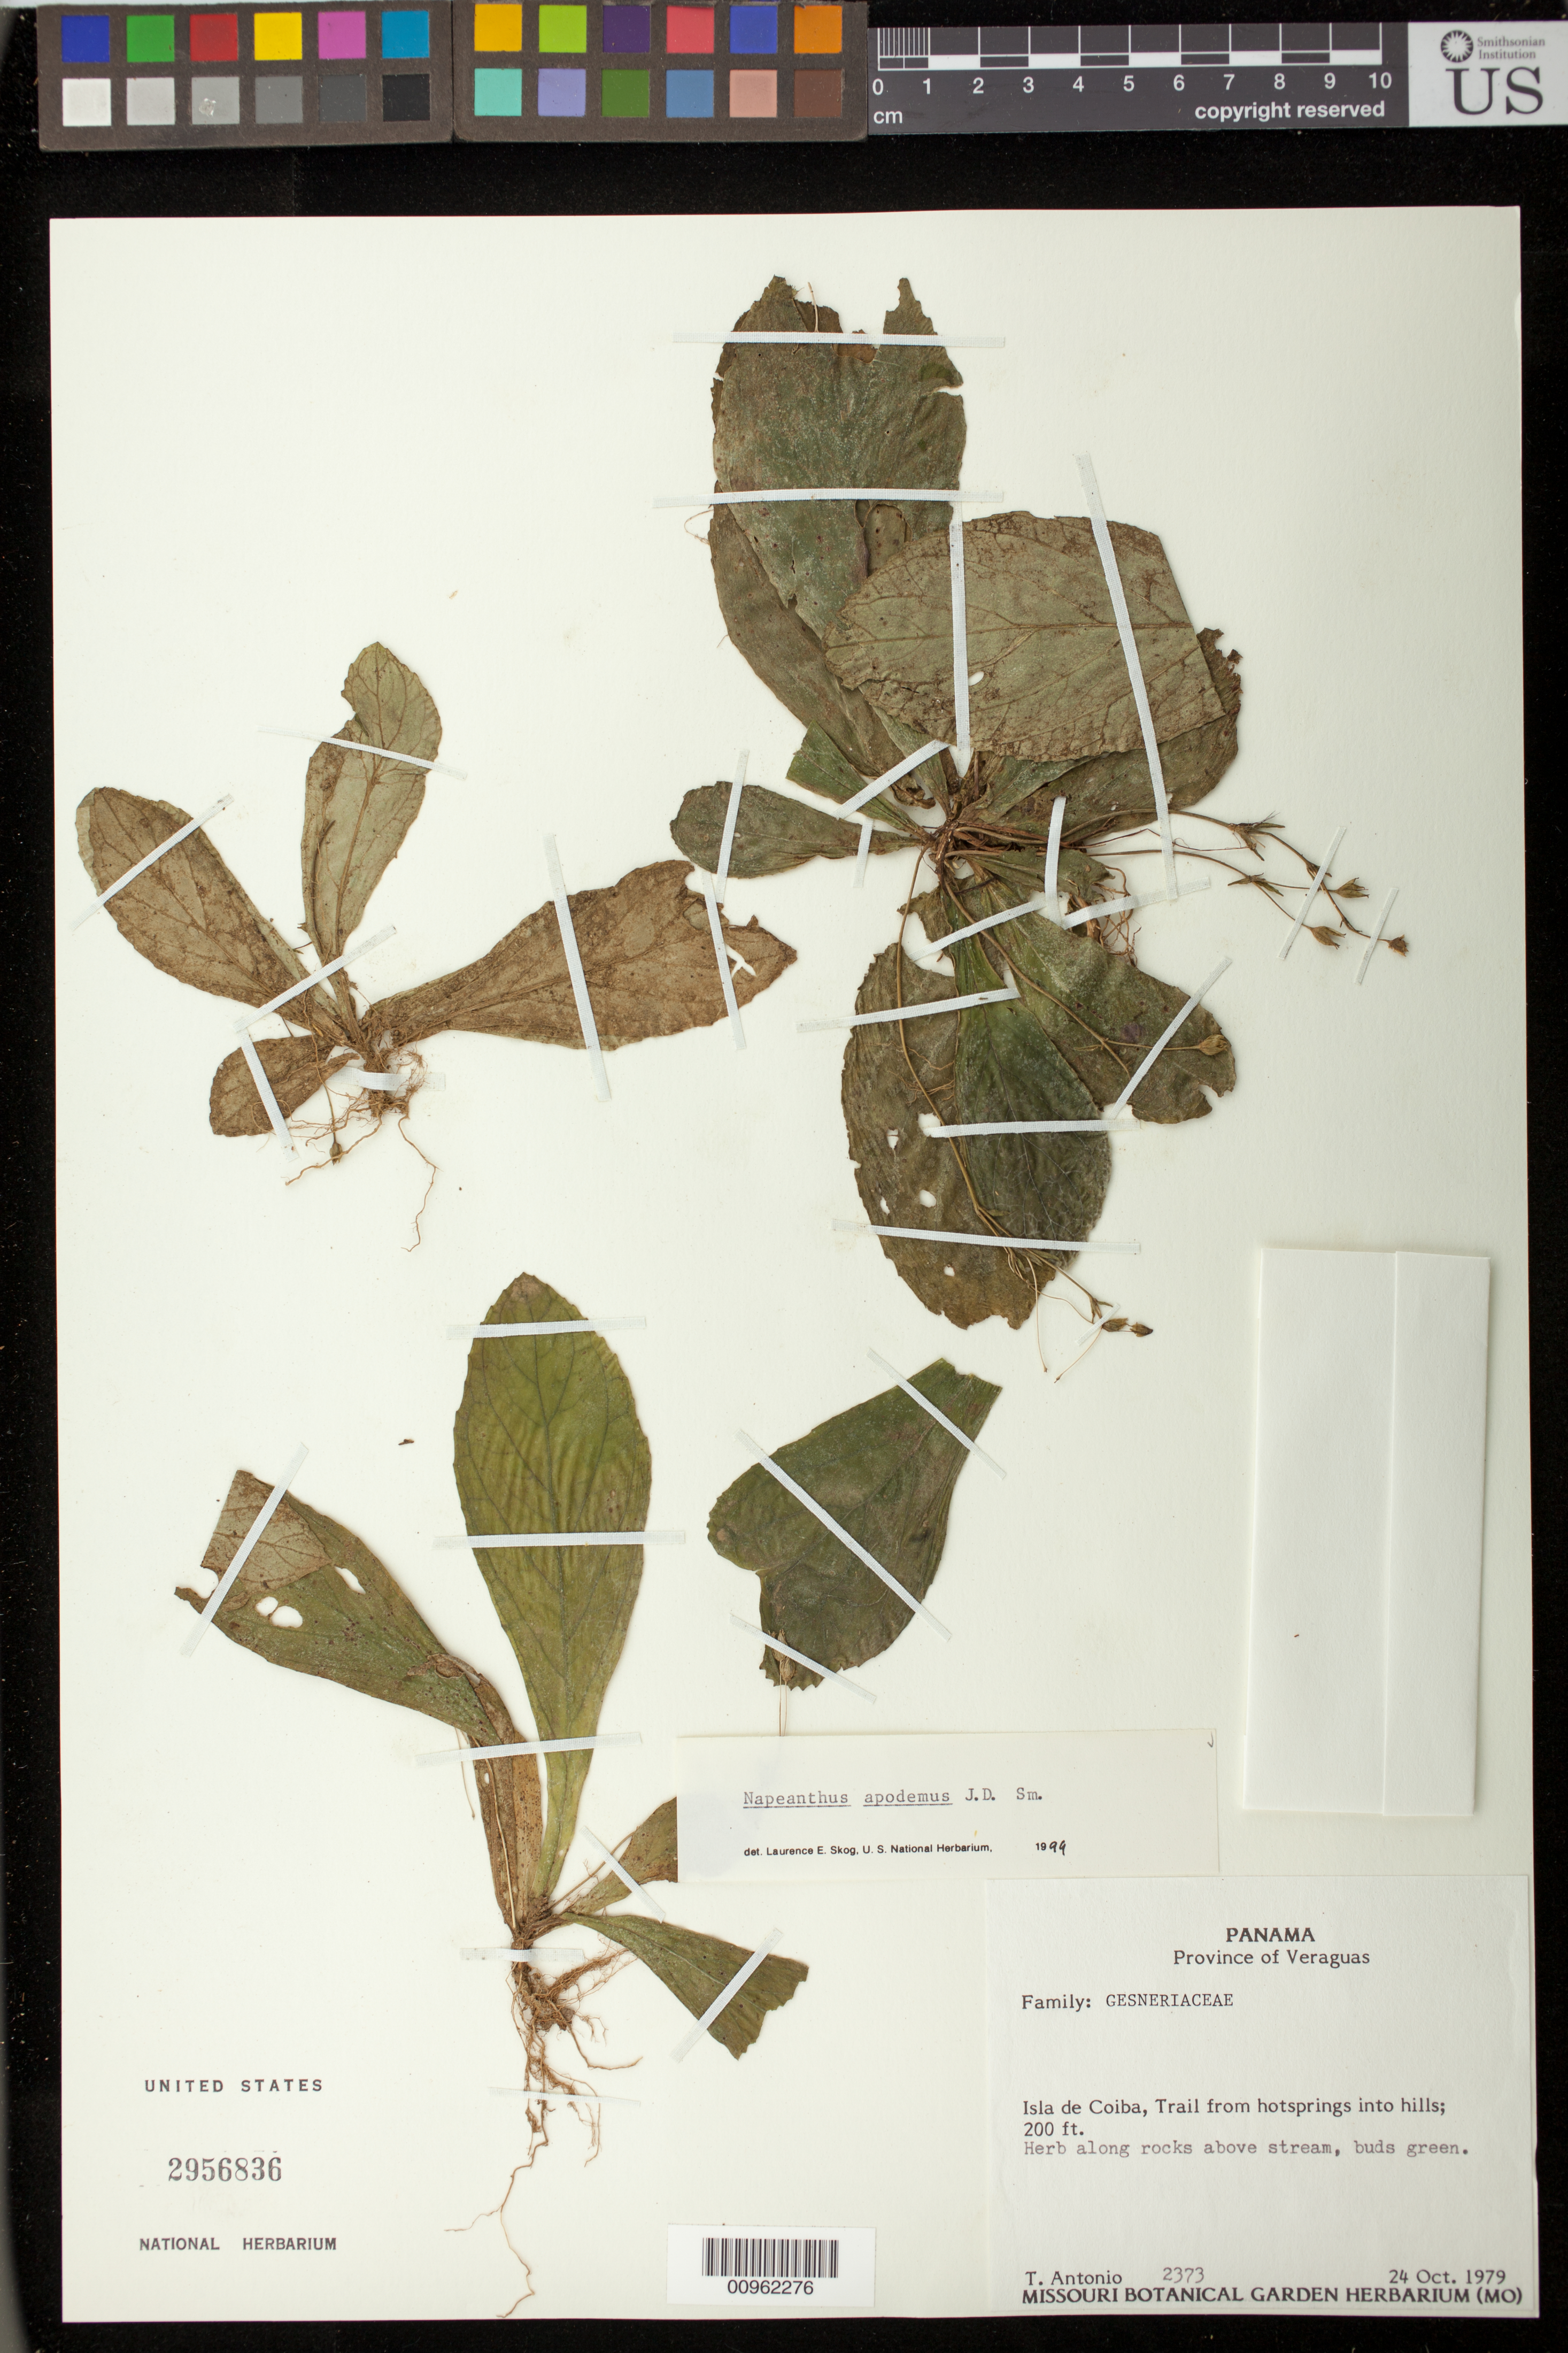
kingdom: Plantae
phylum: Tracheophyta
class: Magnoliopsida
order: Lamiales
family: Gesneriaceae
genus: Napeanthus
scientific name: Napeanthus apodemus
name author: Donn. Sm.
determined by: Skog, Laurence E.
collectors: T. Antonio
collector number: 2373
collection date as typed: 24 Oct 1979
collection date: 1979-10-24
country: Panama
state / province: Veraguas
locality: Isla de Coiba, trail from hotspring into hills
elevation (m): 61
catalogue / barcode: US 2956836